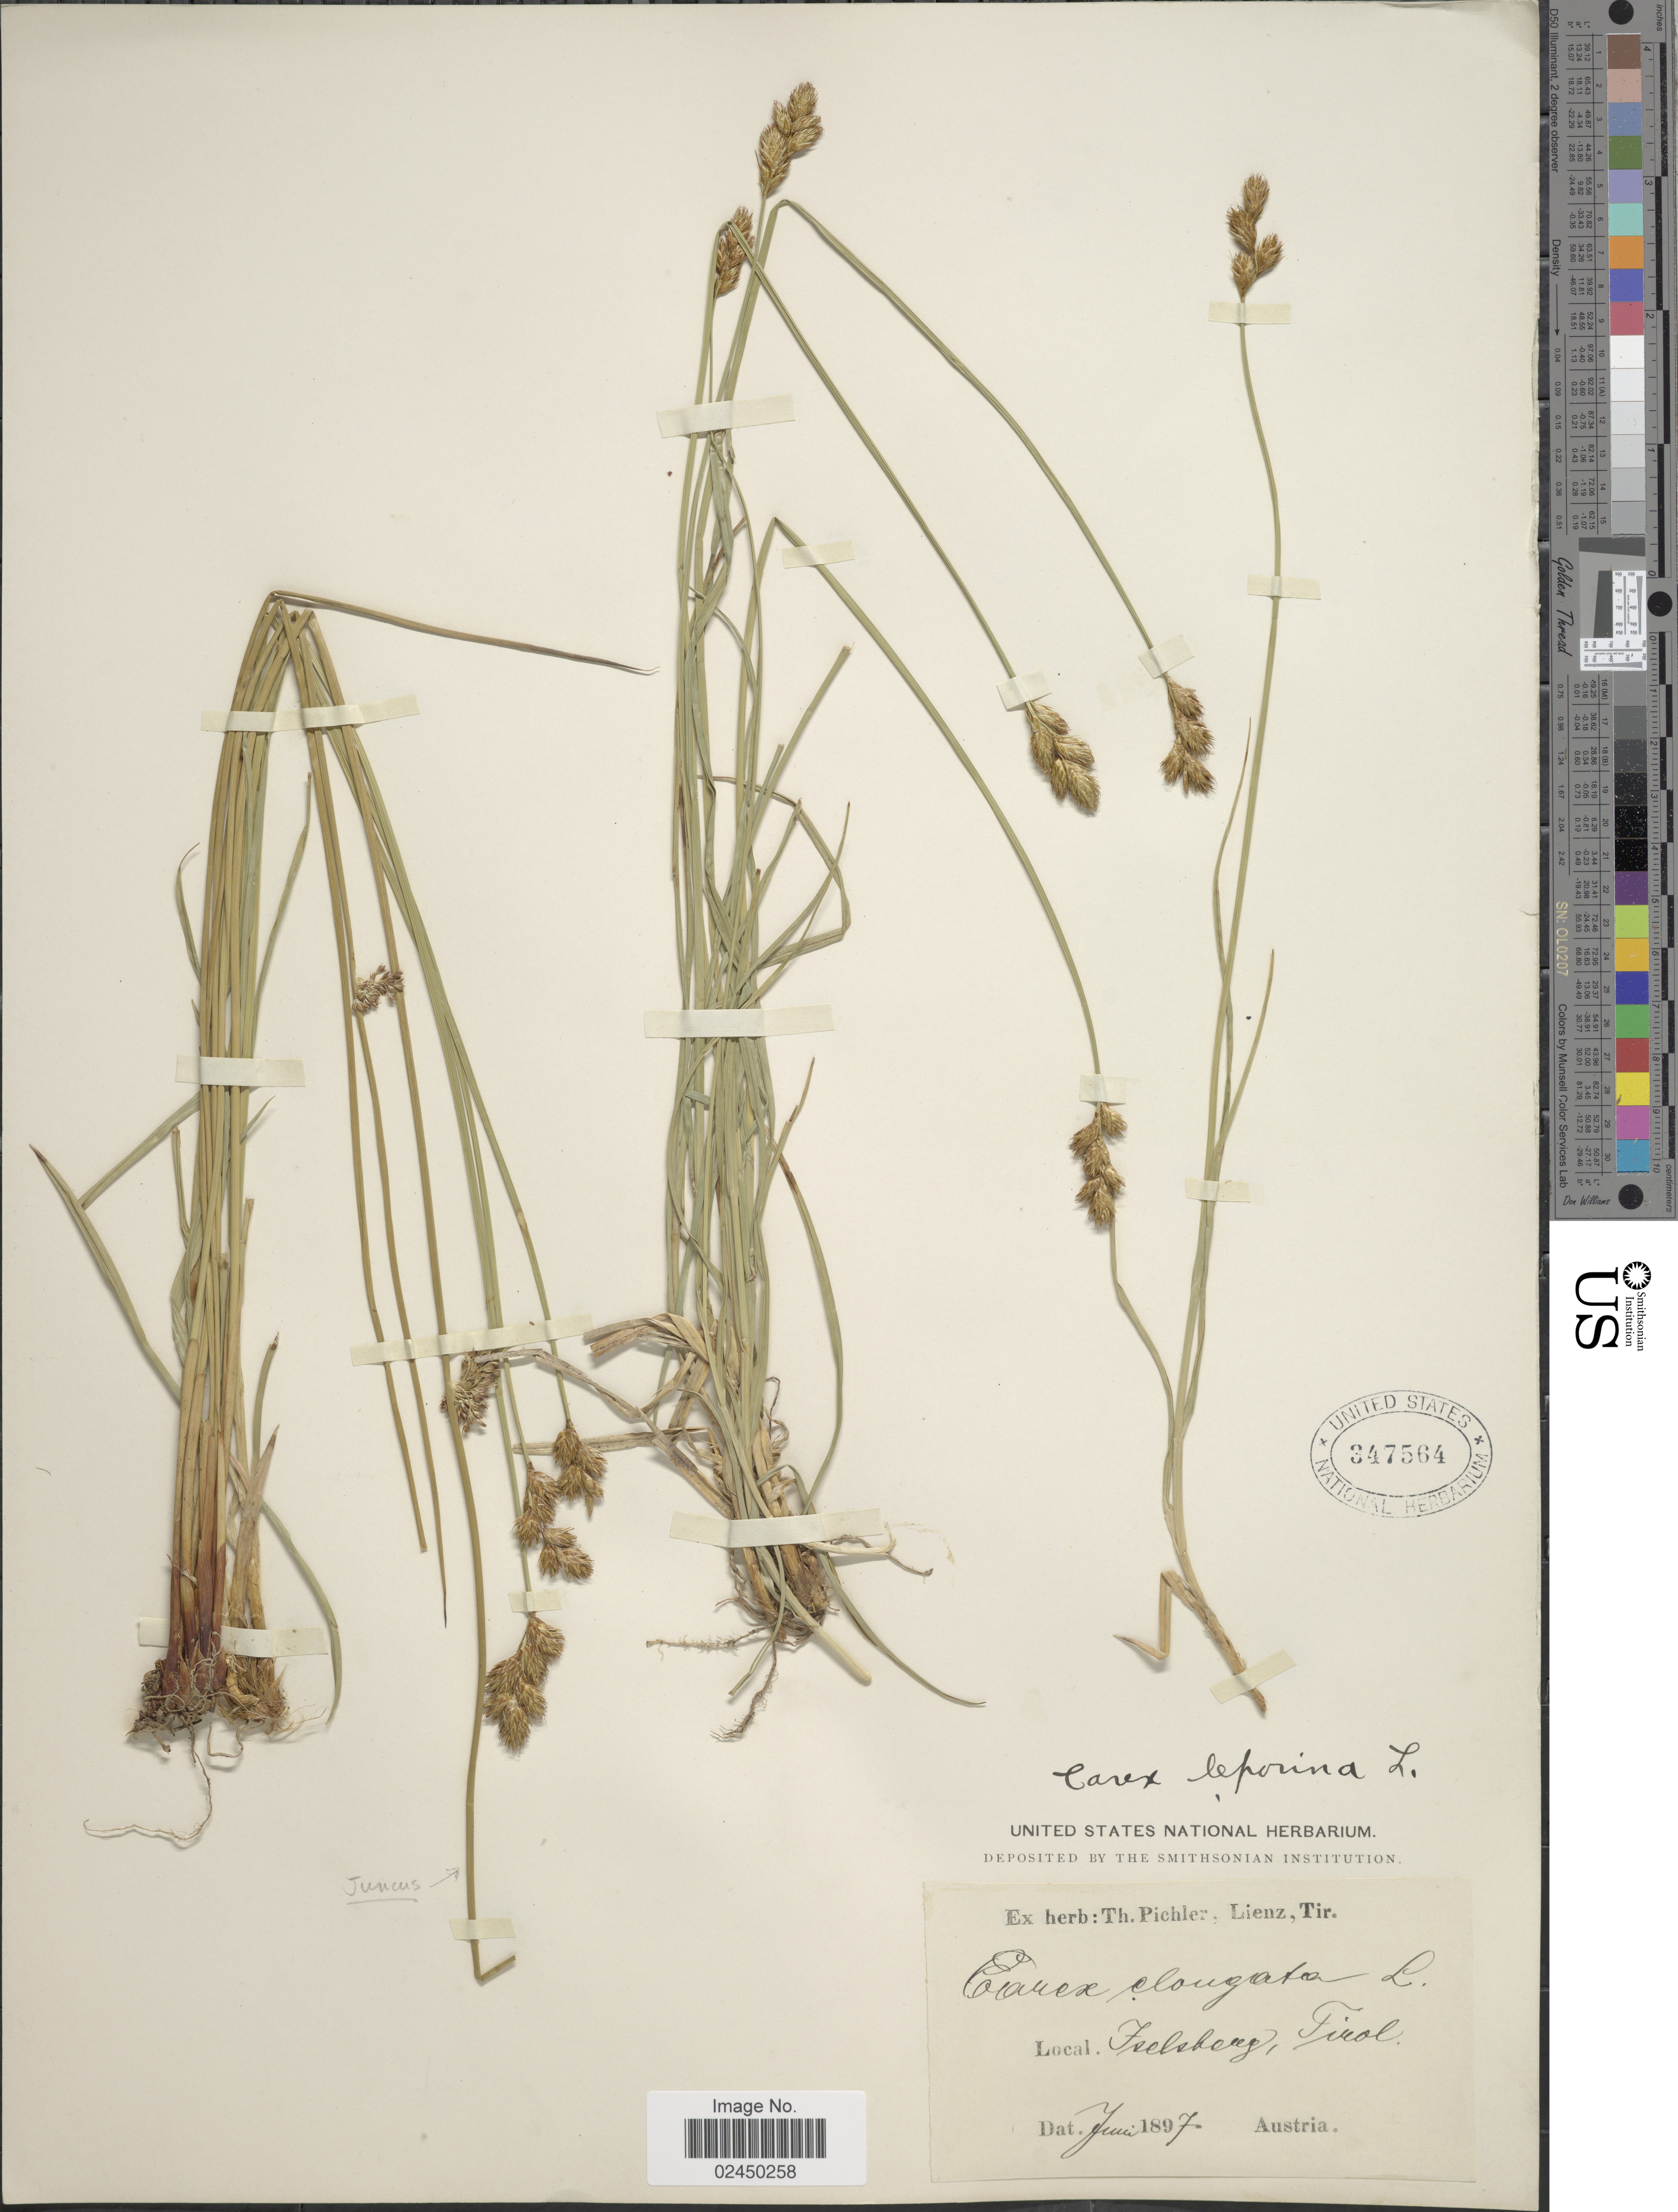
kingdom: Plantae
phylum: Tracheophyta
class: Liliopsida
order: Poales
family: Cyperaceae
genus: Carex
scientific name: Carex leporina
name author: L.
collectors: ex herb. T. Pichler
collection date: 1897-06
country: Austria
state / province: Tirol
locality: Iselberg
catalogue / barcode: US 347564